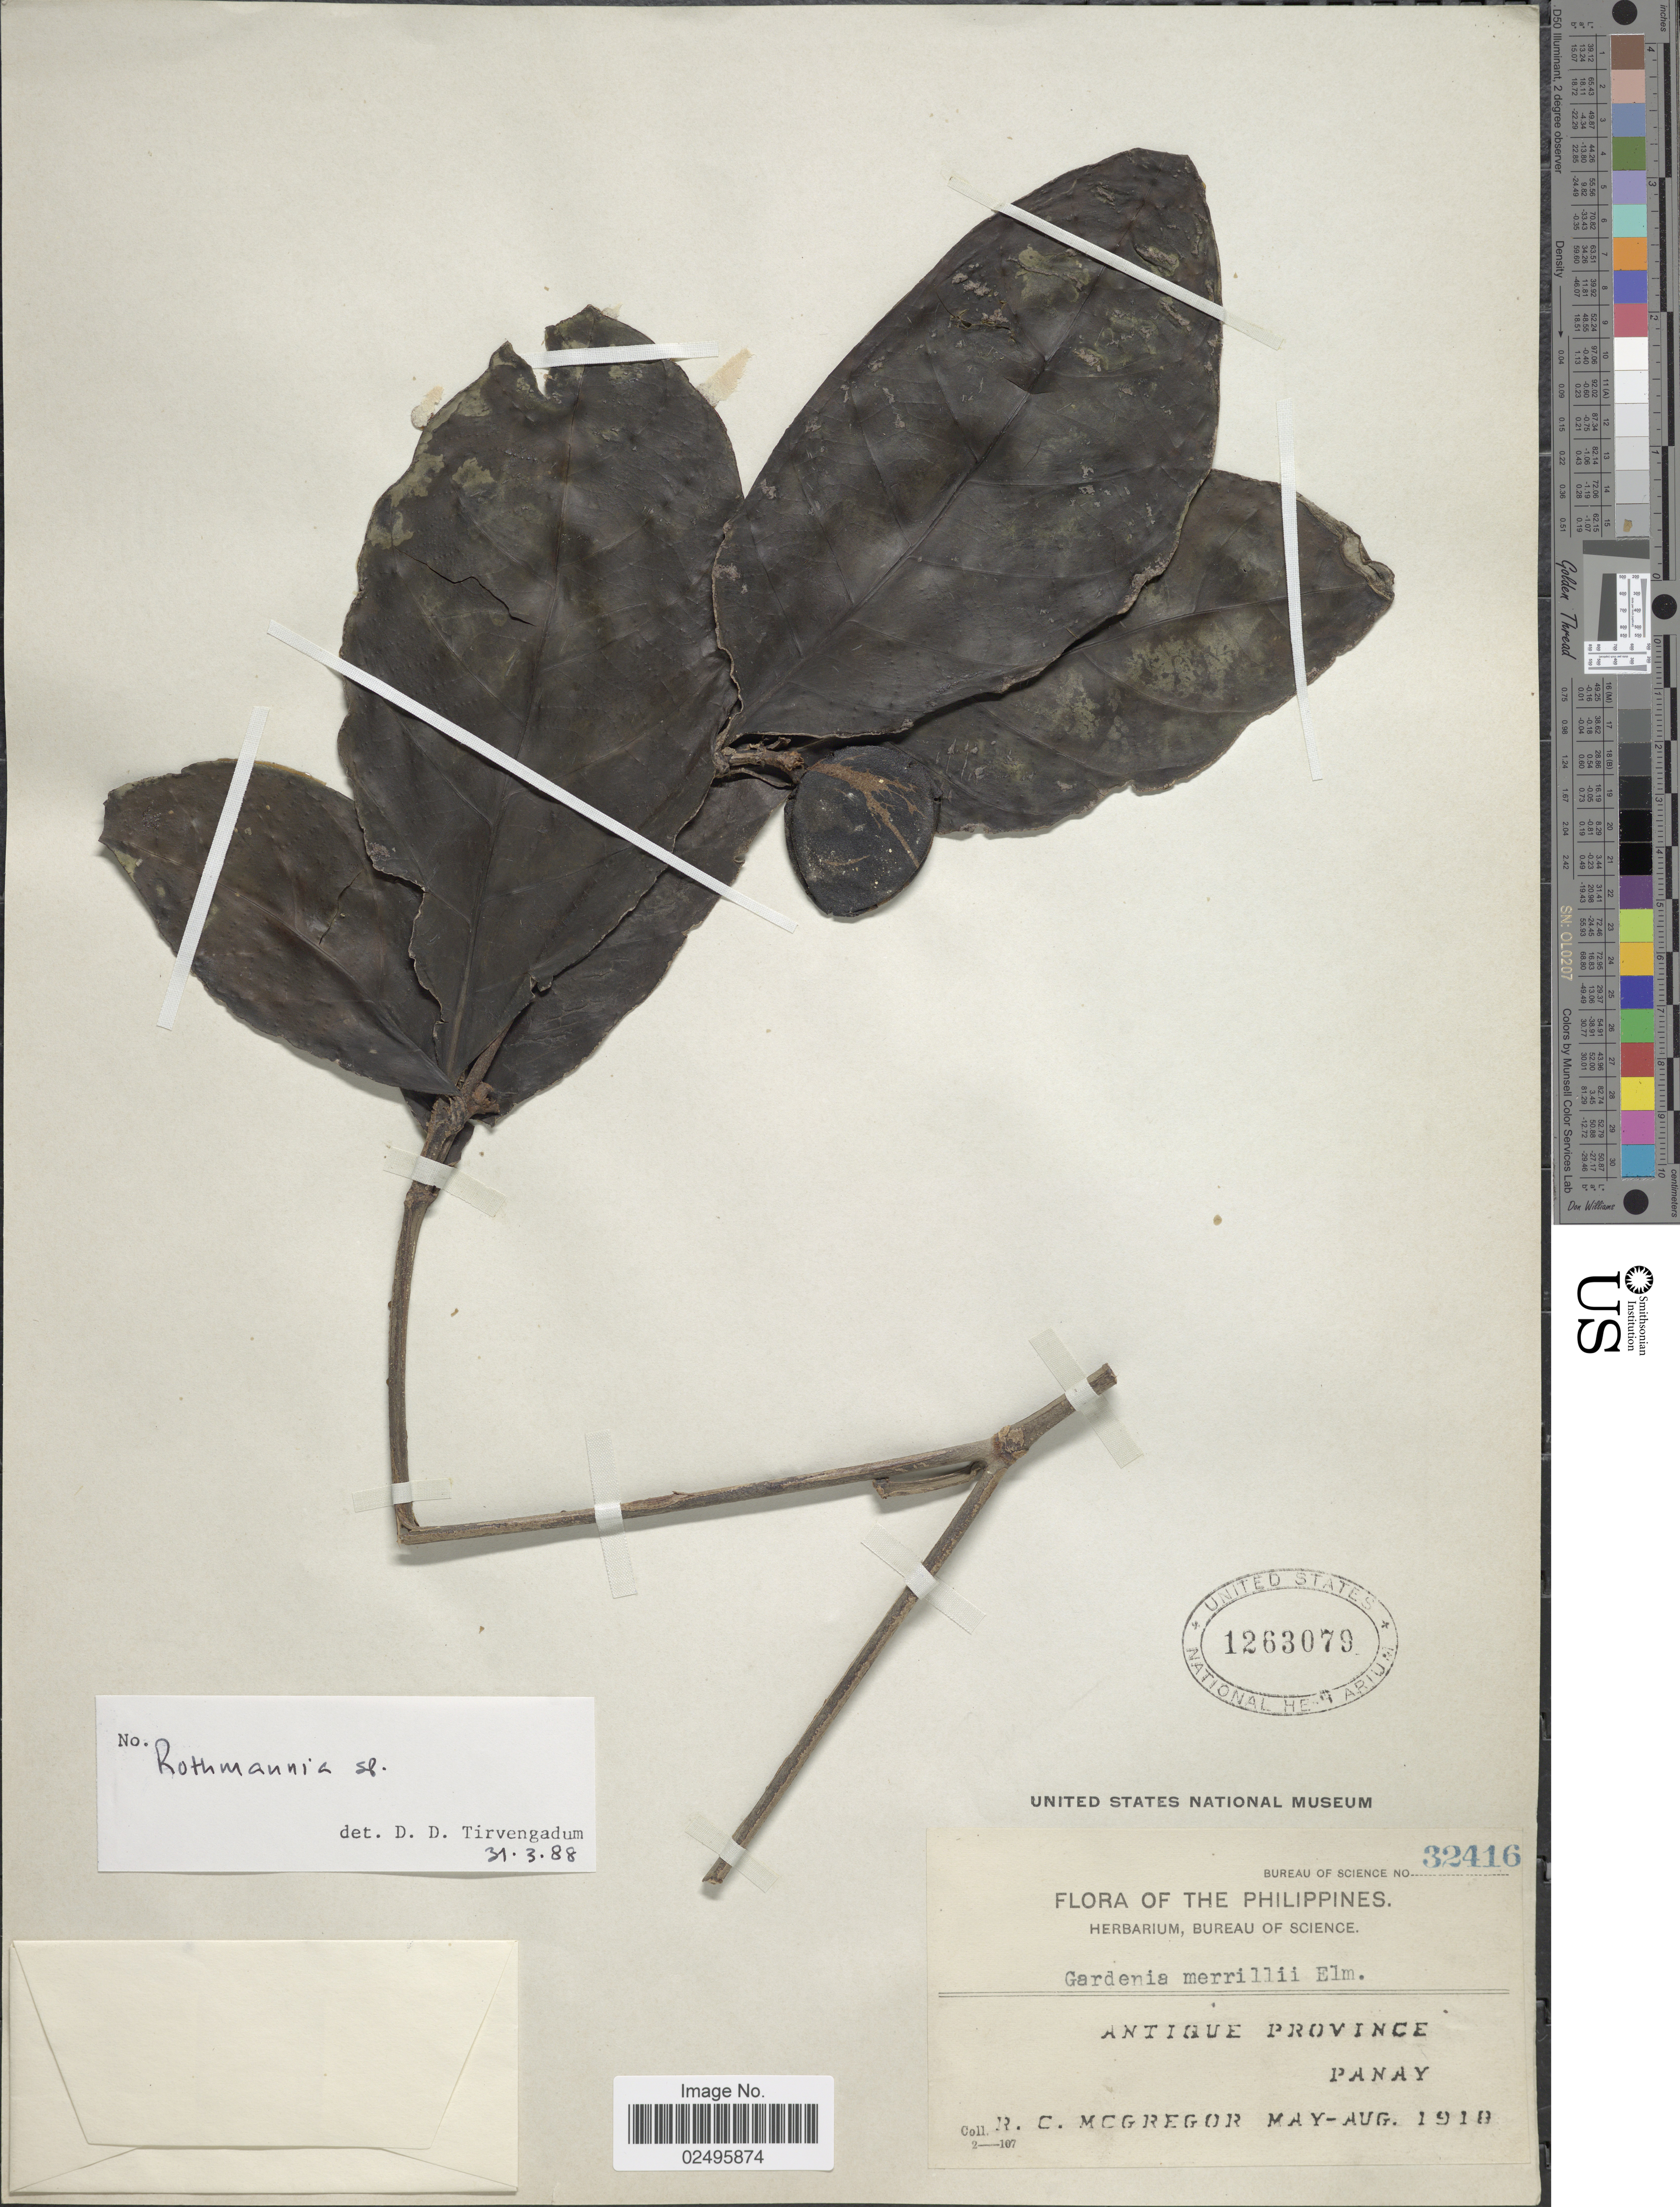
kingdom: Plantae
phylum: Tracheophyta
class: Magnoliopsida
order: Gentianales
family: Rubiaceae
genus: Rothmannia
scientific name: Rothmannia sp.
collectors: R. C. McGregor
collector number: Bureau of Science 32416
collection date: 1918-05/1918-08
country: Philippines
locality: Antique Province, Panay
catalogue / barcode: US 1263079